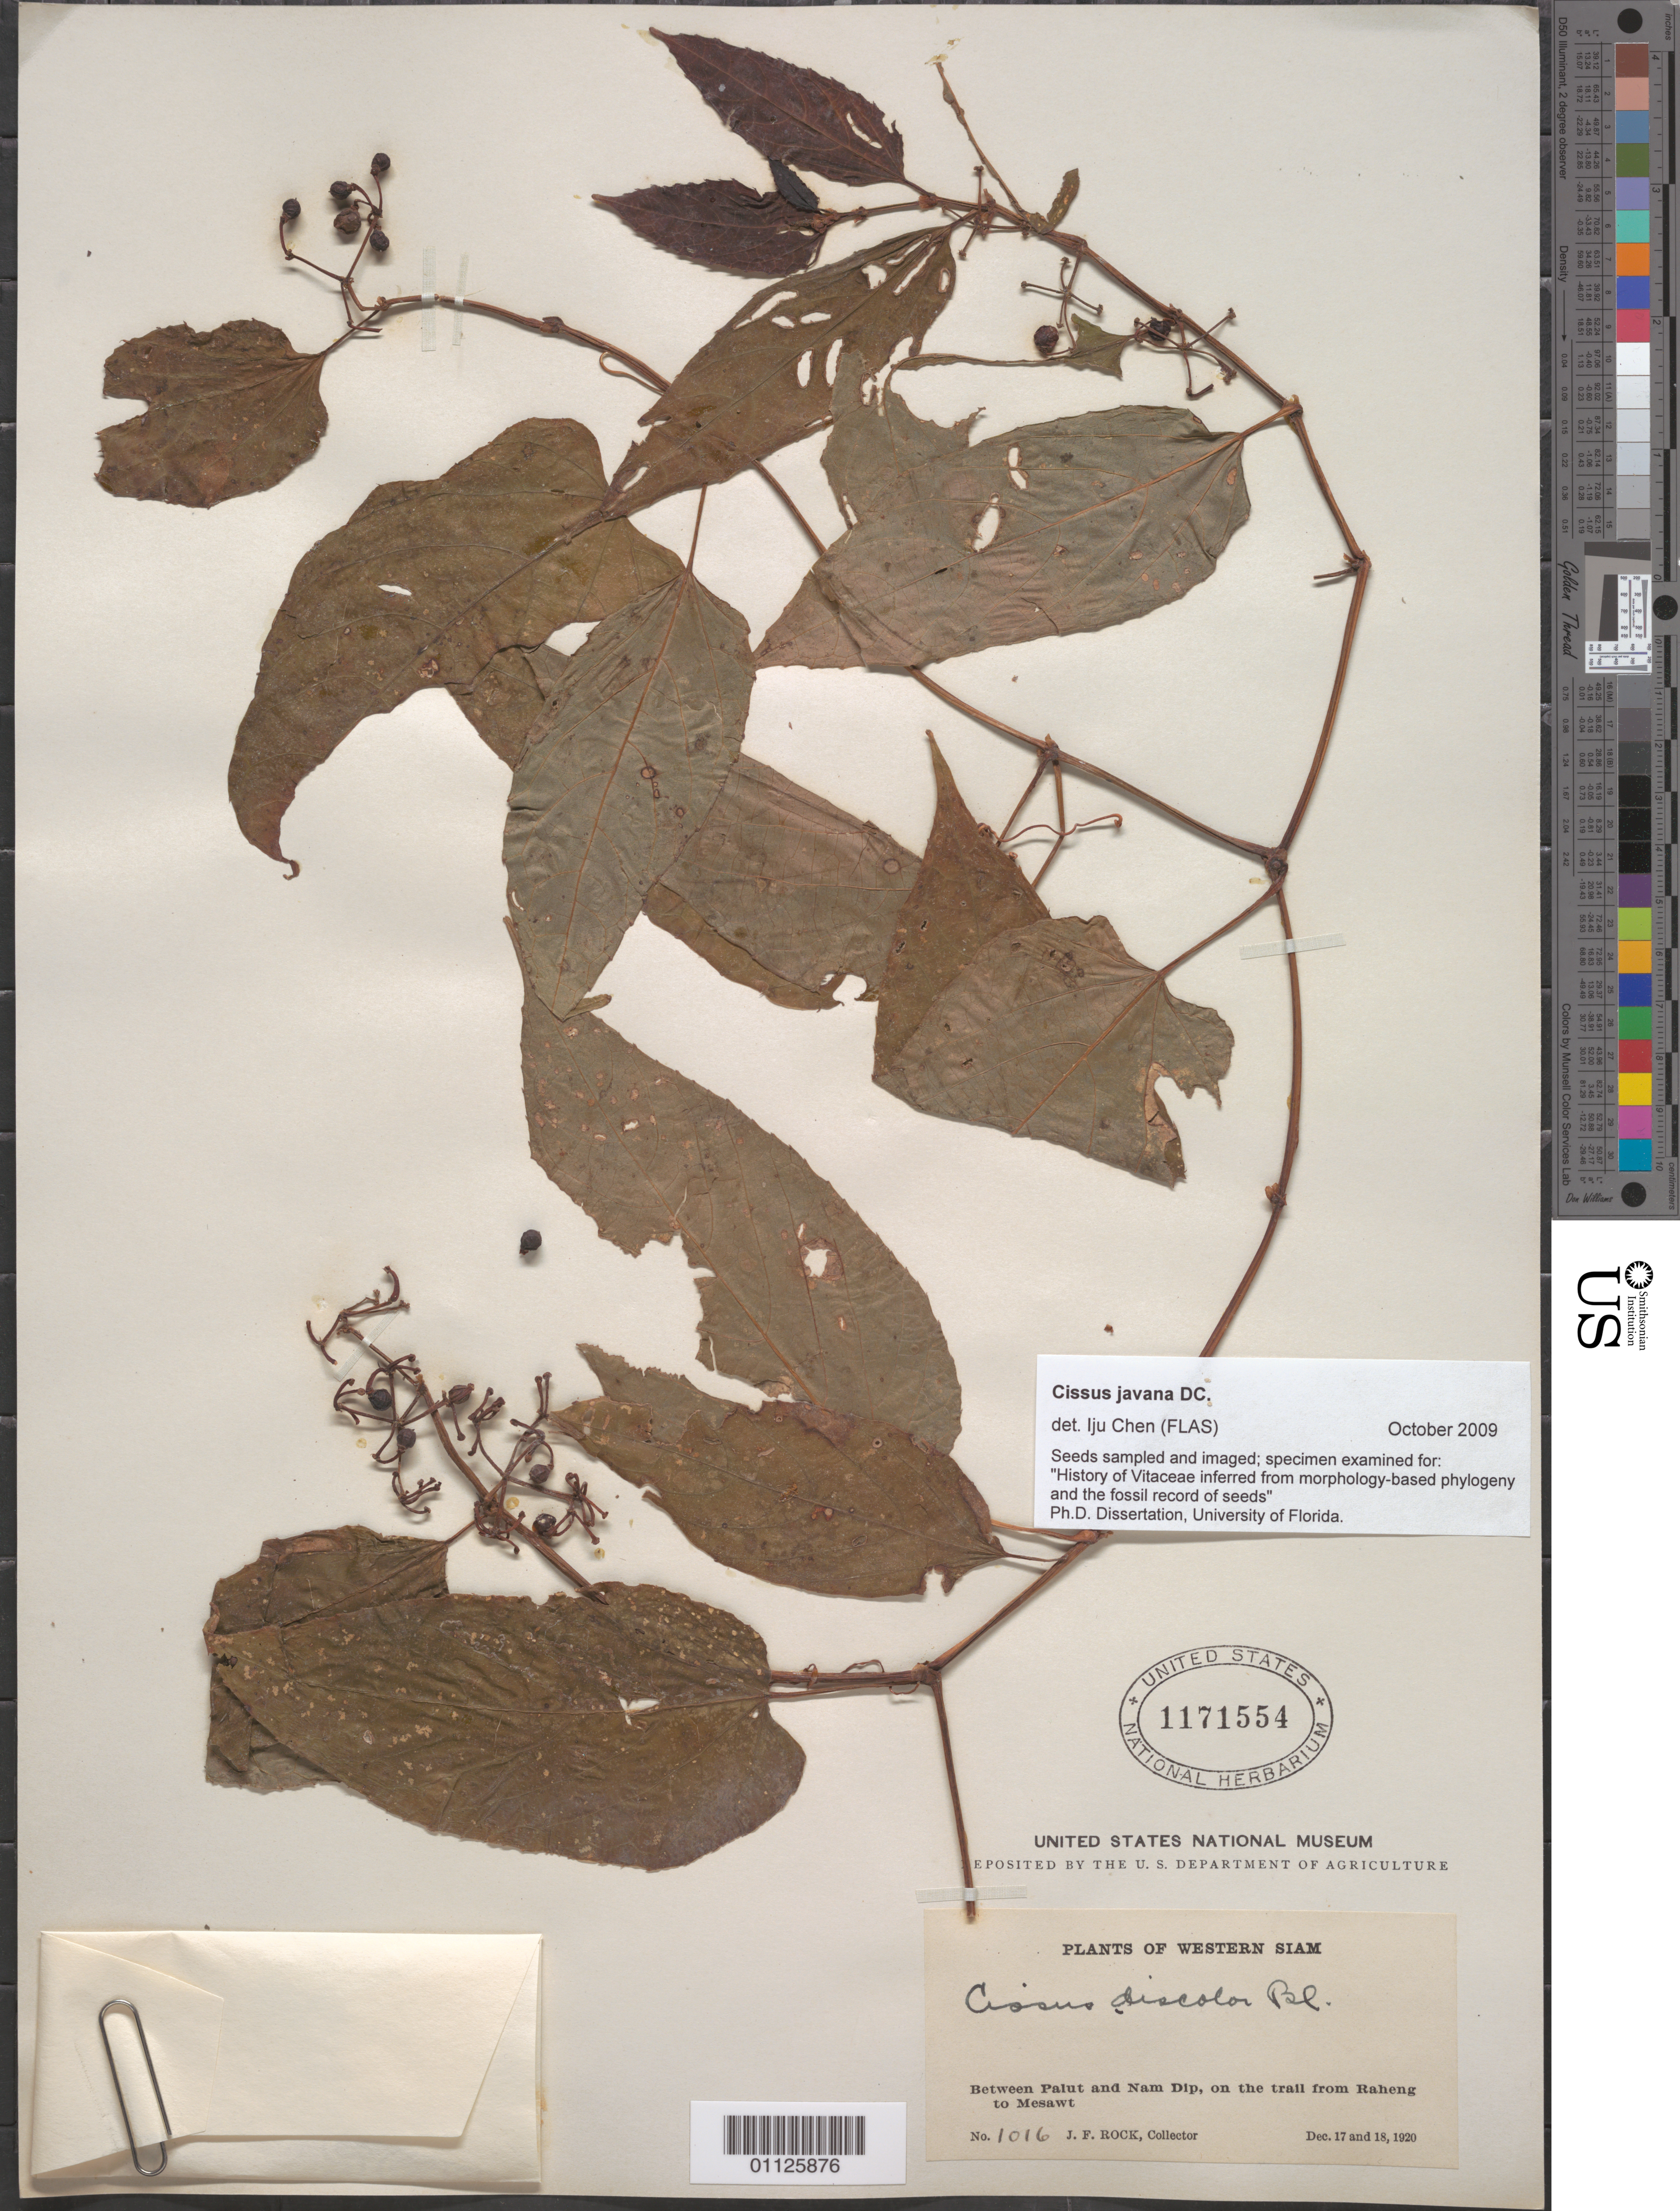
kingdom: Plantae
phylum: Tracheophyta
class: Magnoliopsida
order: Vitales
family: Vitaceae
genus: Cissus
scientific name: Cissus javana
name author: DC.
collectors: J. F. Rock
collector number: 1016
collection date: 1920-12-17/1920-12-18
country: Thailand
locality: W Siam. Between Palut and Nam Dip, on the trail from Raheng to Mesawt.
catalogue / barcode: US 1171554